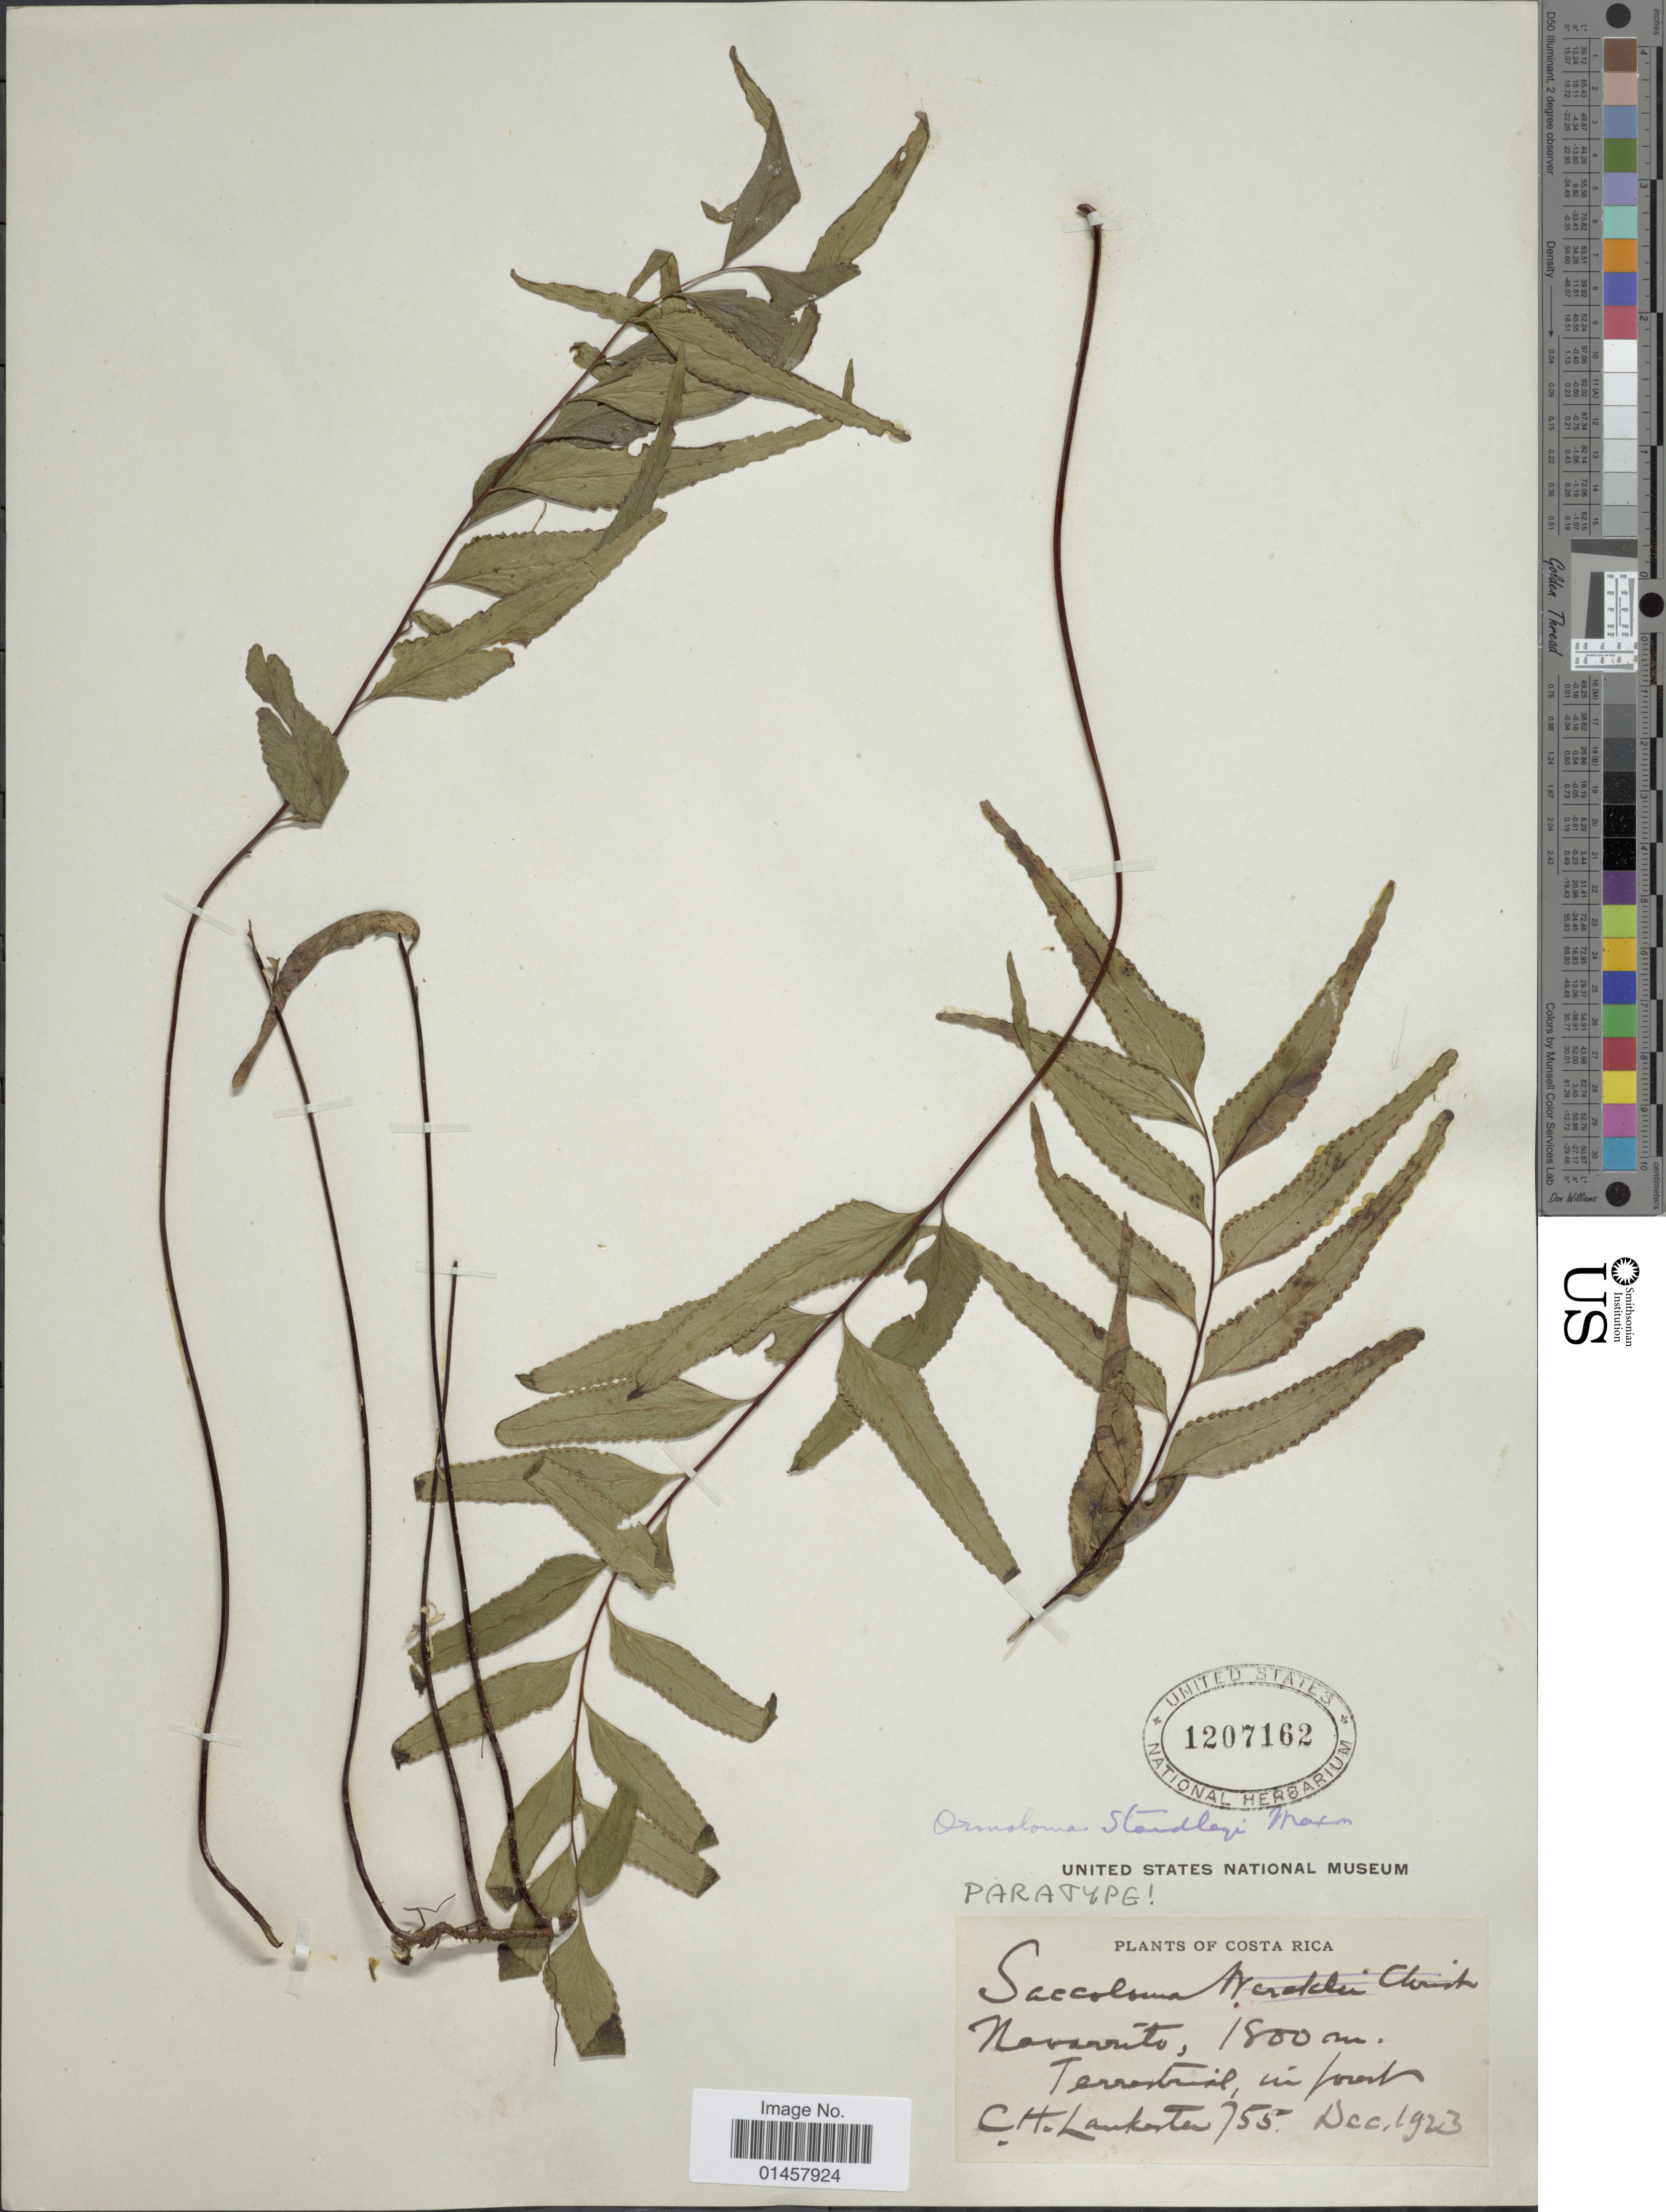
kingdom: Plantae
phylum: Tracheophyta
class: Polypodiopsida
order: Polypodiales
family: Lindsaeaceae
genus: Lindsaea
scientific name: Lindsaea standleyi comb. ined.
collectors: C. H. Lankester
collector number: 755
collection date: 1923-12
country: Costa Rica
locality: Navarrito, Terrestrial in forest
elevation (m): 1800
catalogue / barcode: US 1207162